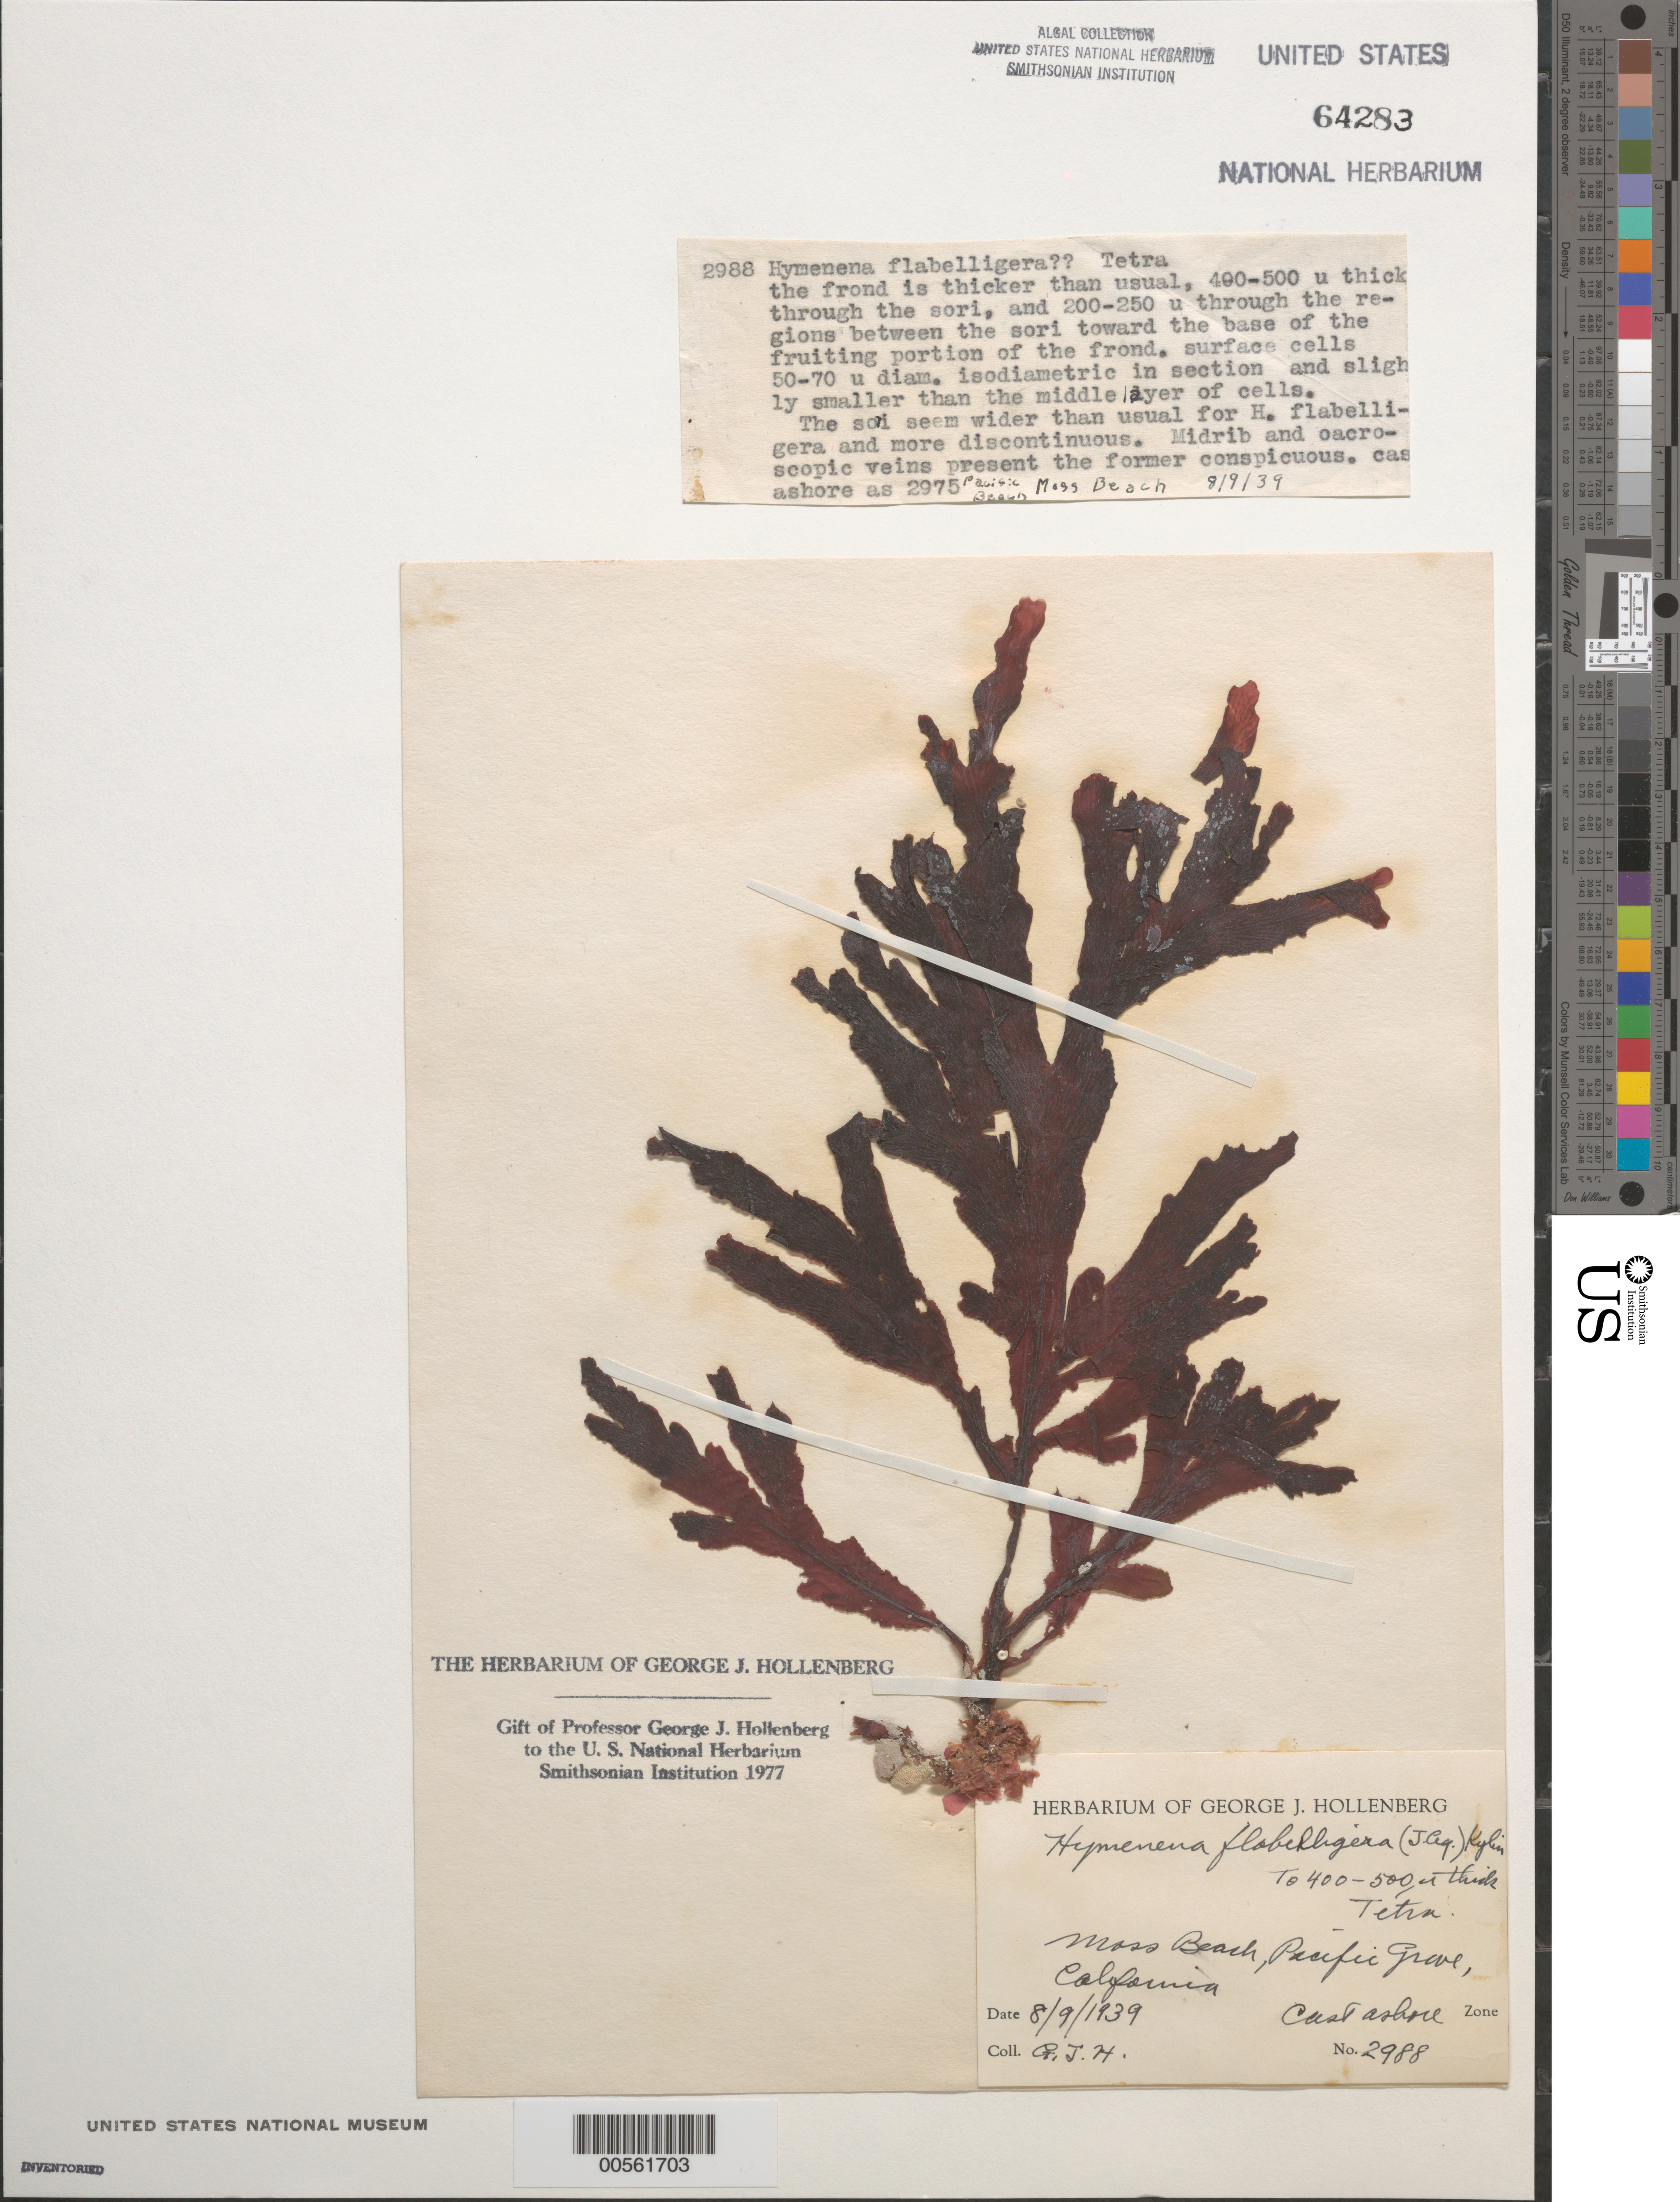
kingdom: Plantae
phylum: Rhodophyta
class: Florideophyceae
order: Ceramiales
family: Delesseriaceae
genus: Hymenena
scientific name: Hymenena flabelligera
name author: (J. Agardh) Kylin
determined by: Hollenberg, George J.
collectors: G. Hollenberg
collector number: GJH 2988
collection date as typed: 09 Aug 1939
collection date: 1939-08-09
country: United States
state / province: California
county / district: Monterey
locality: Moss Beach, Pacific Grove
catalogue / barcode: US 64283